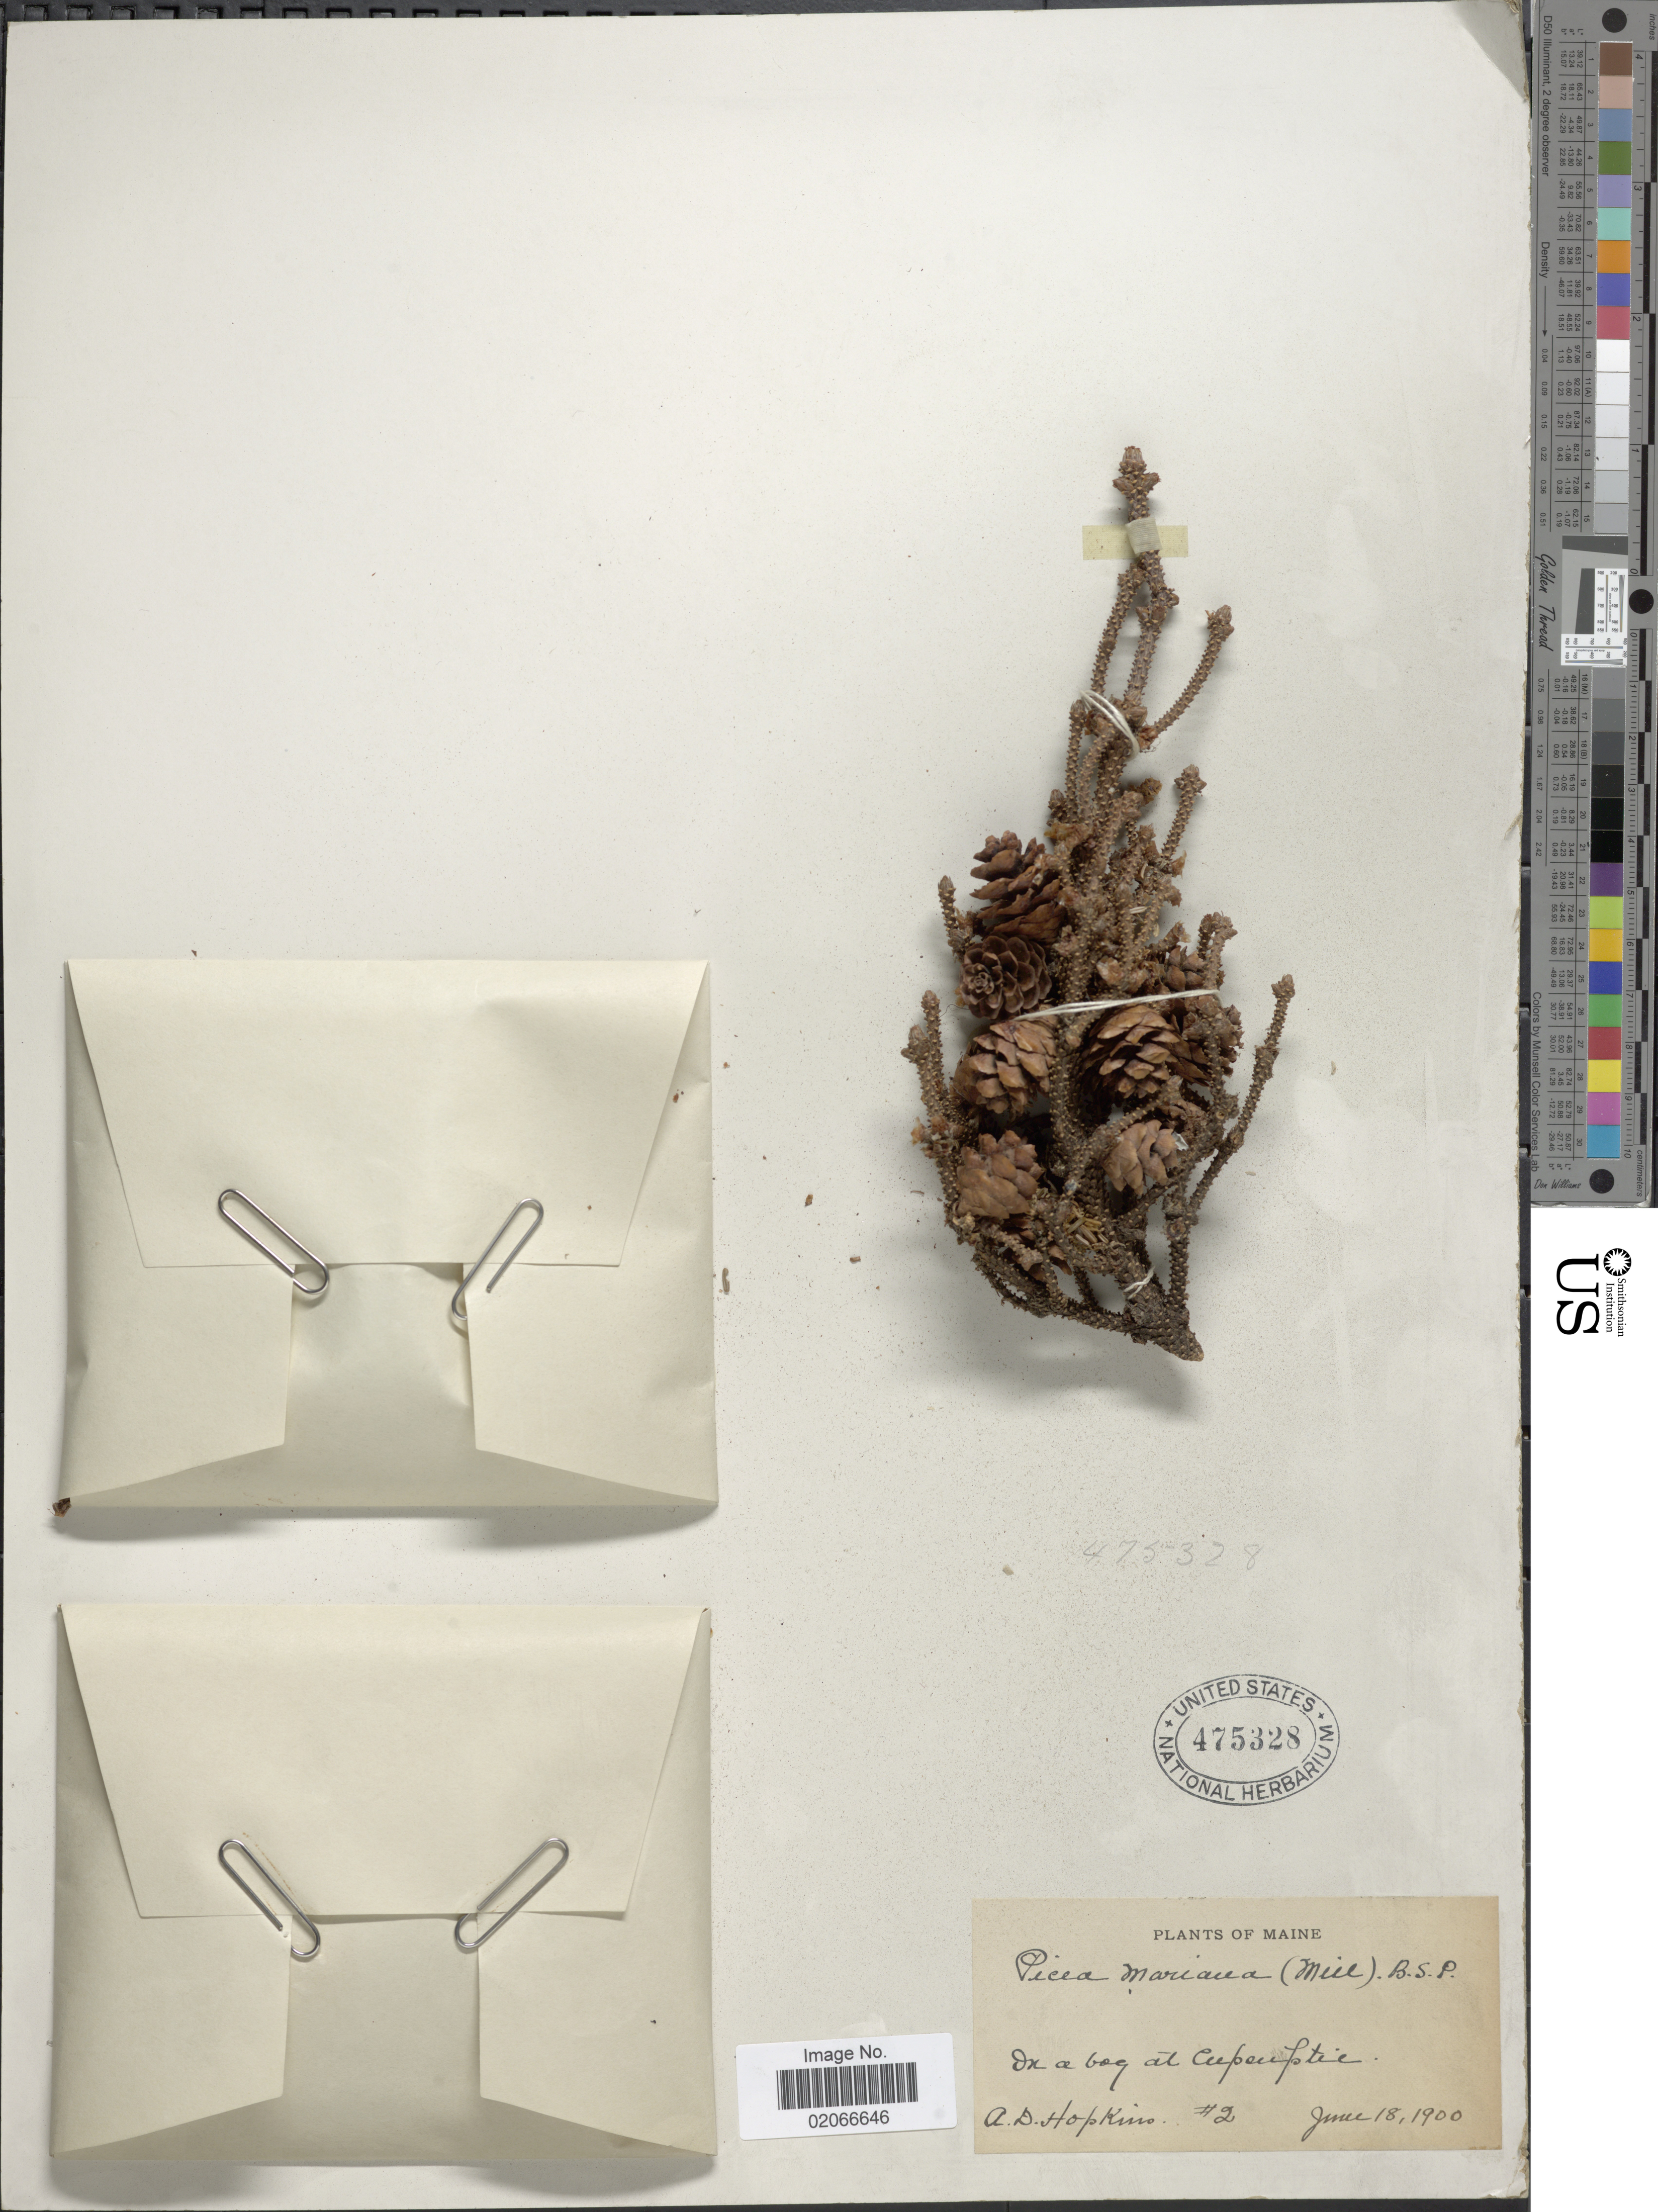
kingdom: Plantae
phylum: Tracheophyta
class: Pinopsida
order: Pinales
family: Pinaceae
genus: Picea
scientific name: Picea mariana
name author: (Mill.) Britton, Stearns & Poggenb.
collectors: A. Hopkins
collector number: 2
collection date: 1900-06-18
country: United States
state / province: Maine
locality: Cupsuptic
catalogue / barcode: US 475328